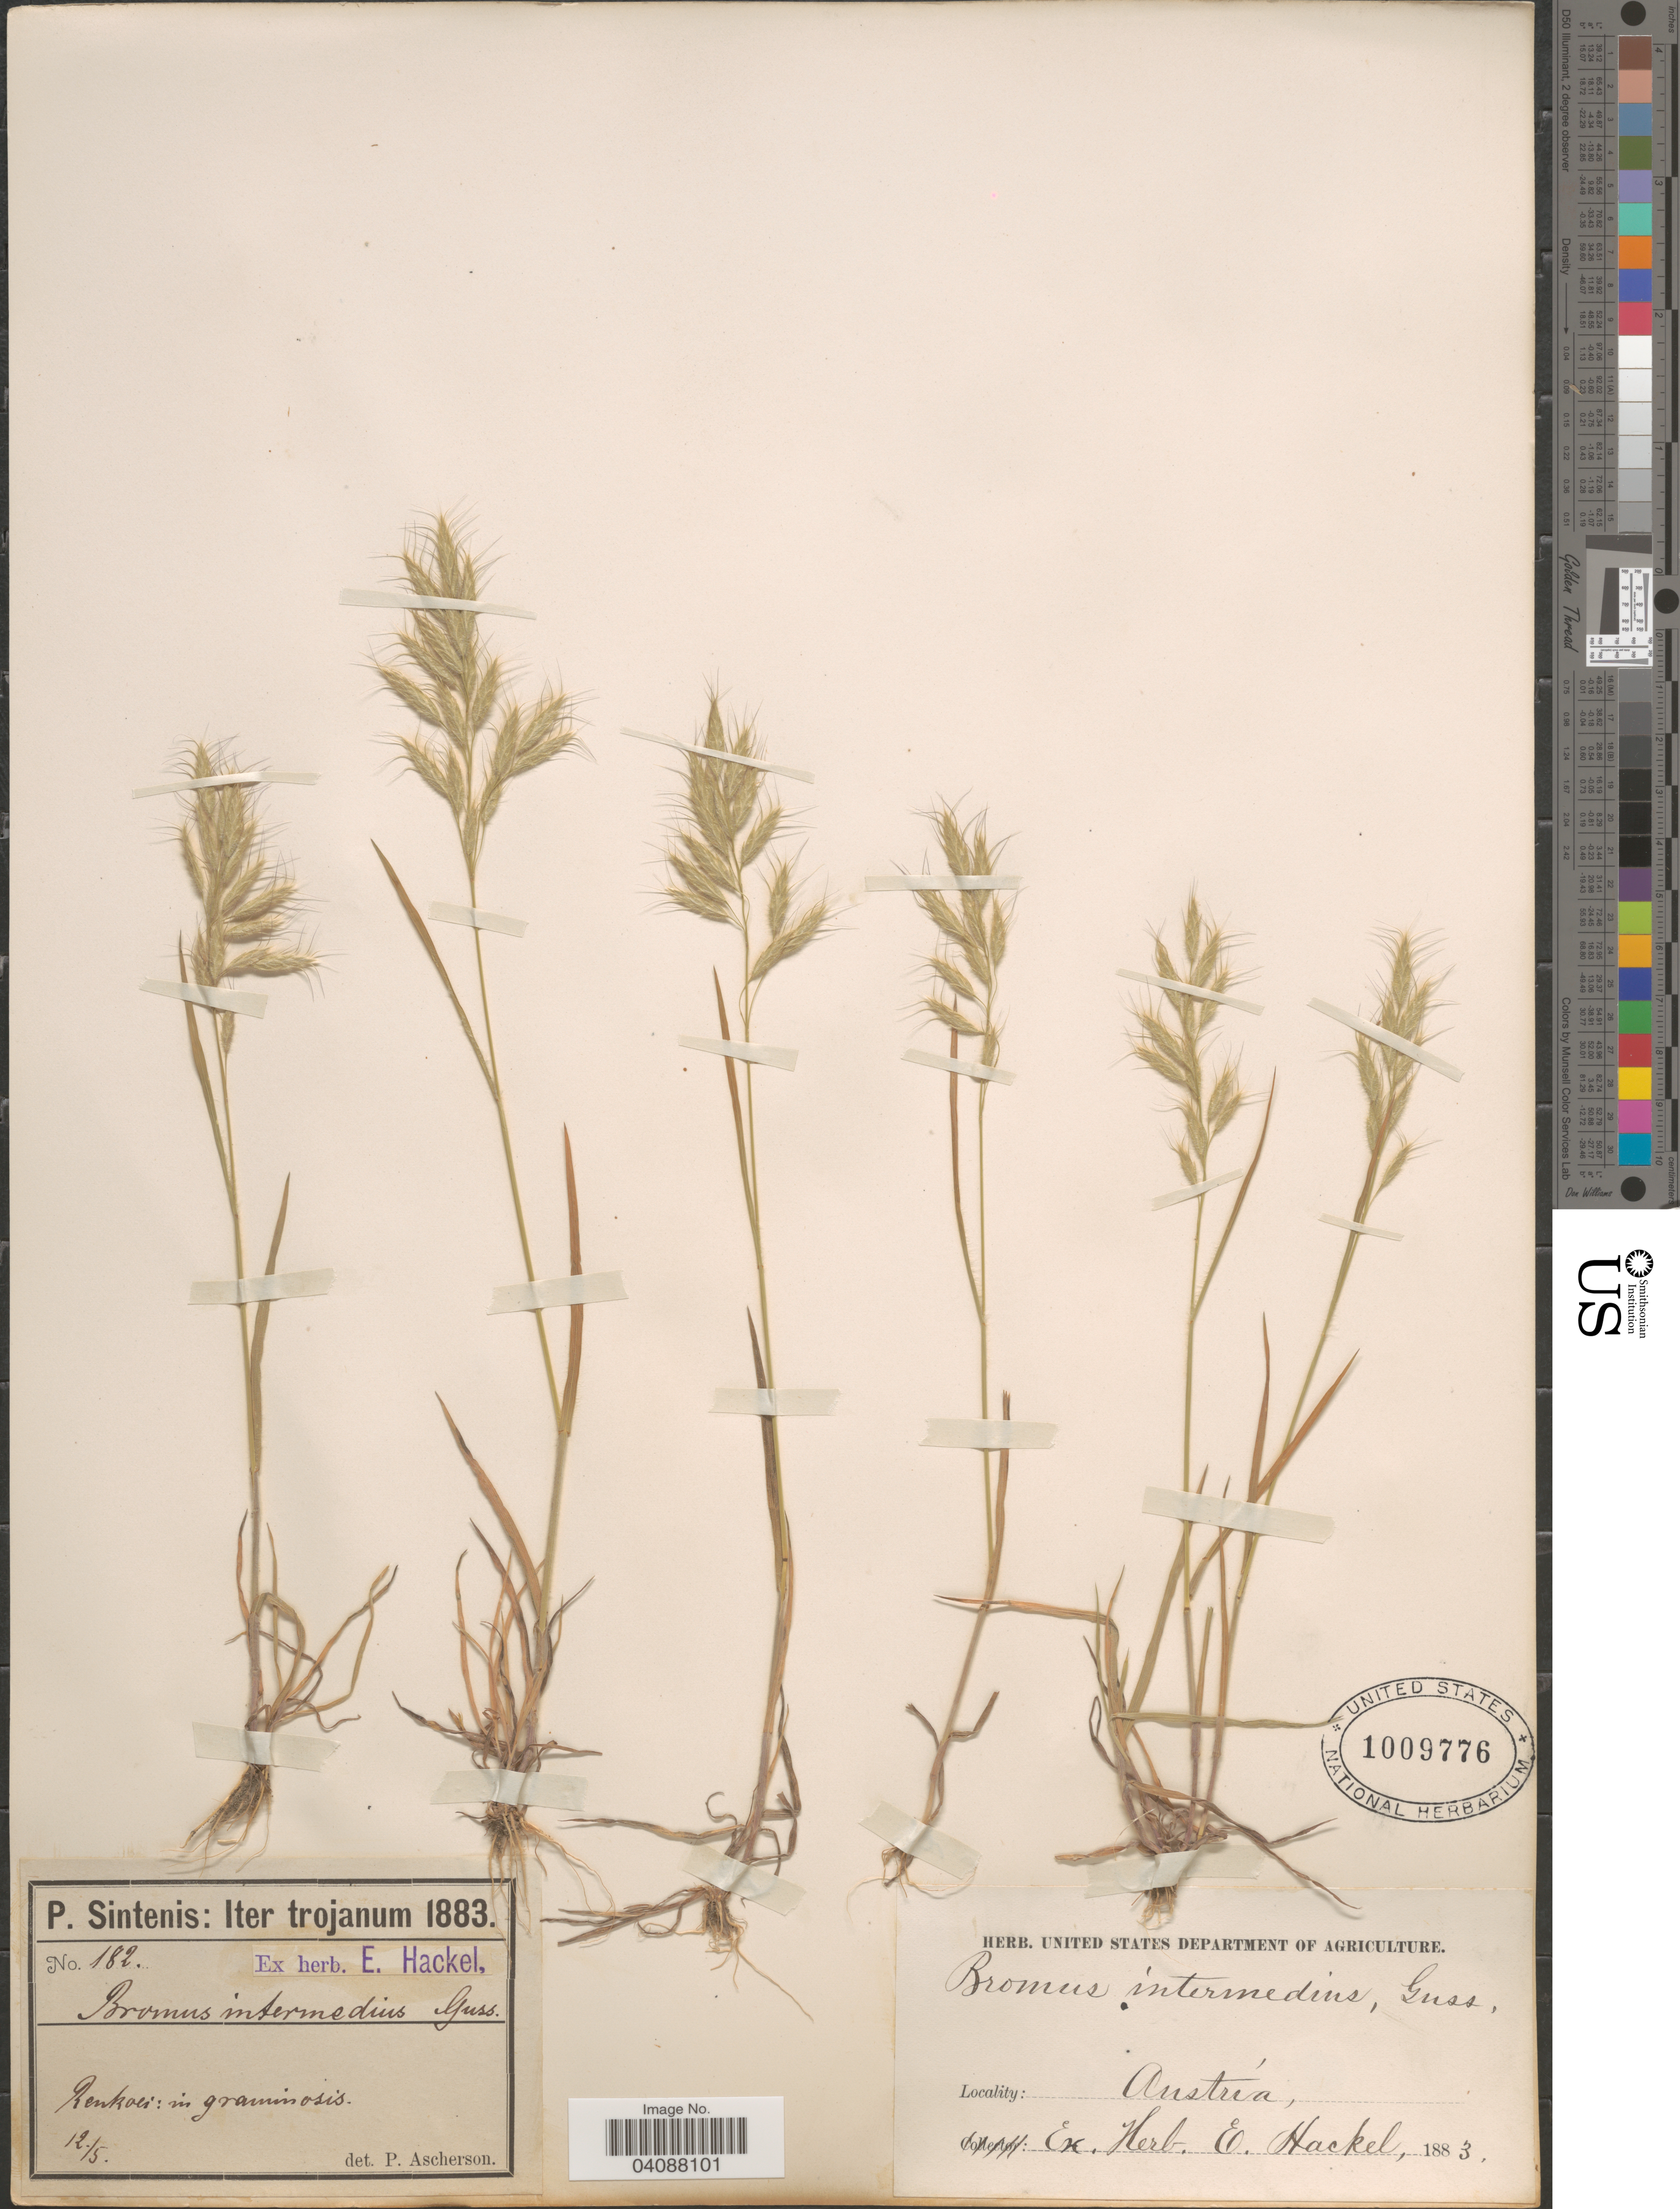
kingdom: Plantae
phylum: Tracheophyta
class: Liliopsida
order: Poales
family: Poaceae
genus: Bromus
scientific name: Bromus intermedius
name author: Gussone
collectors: P. Sintenis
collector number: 182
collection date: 1883-05-12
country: Turkey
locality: Iter trojanum 1883. Renkoei: in graminosis.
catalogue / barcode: US 1009776